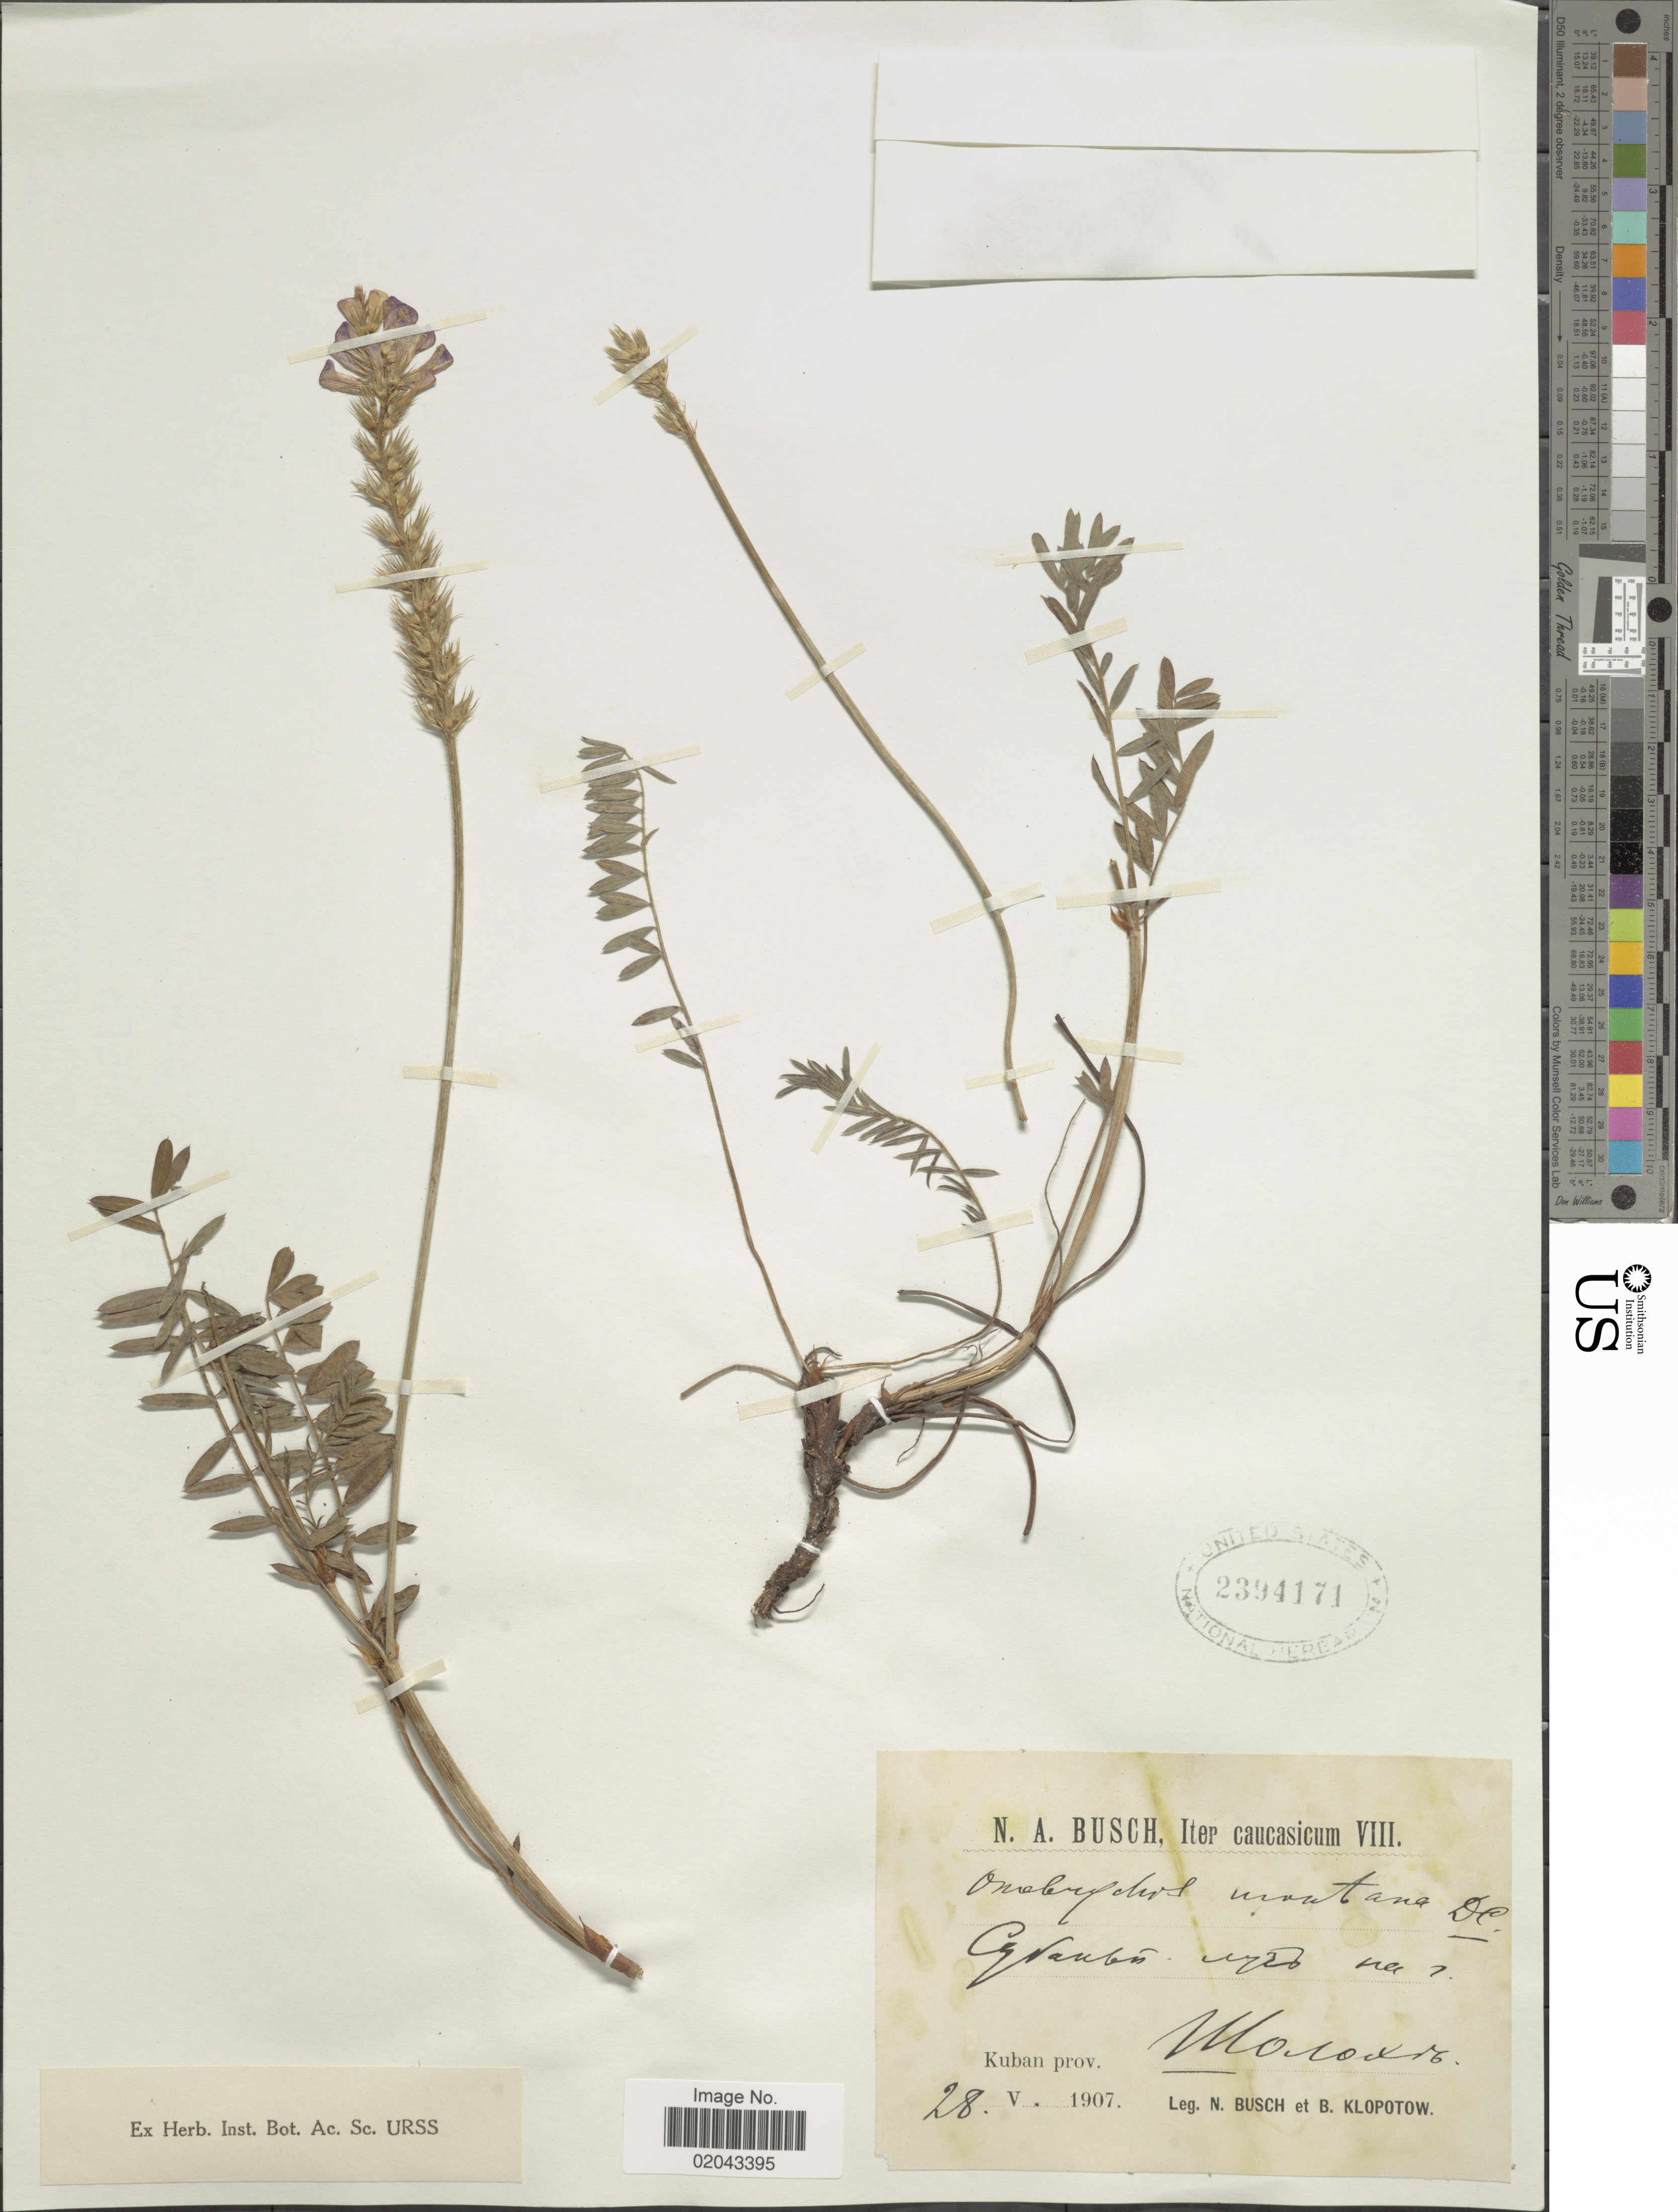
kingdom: Plantae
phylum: Tracheophyta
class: Magnoliopsida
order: Fabales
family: Fabaceae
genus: Onobrychis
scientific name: Onobrychis montana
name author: DC.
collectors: N. Busch & B. Klopotow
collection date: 1907-05-28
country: Russian Federation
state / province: Krasnodar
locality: Iter caucasicum, Kuban prov. Mt. Sholokh.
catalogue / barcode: US 2394171